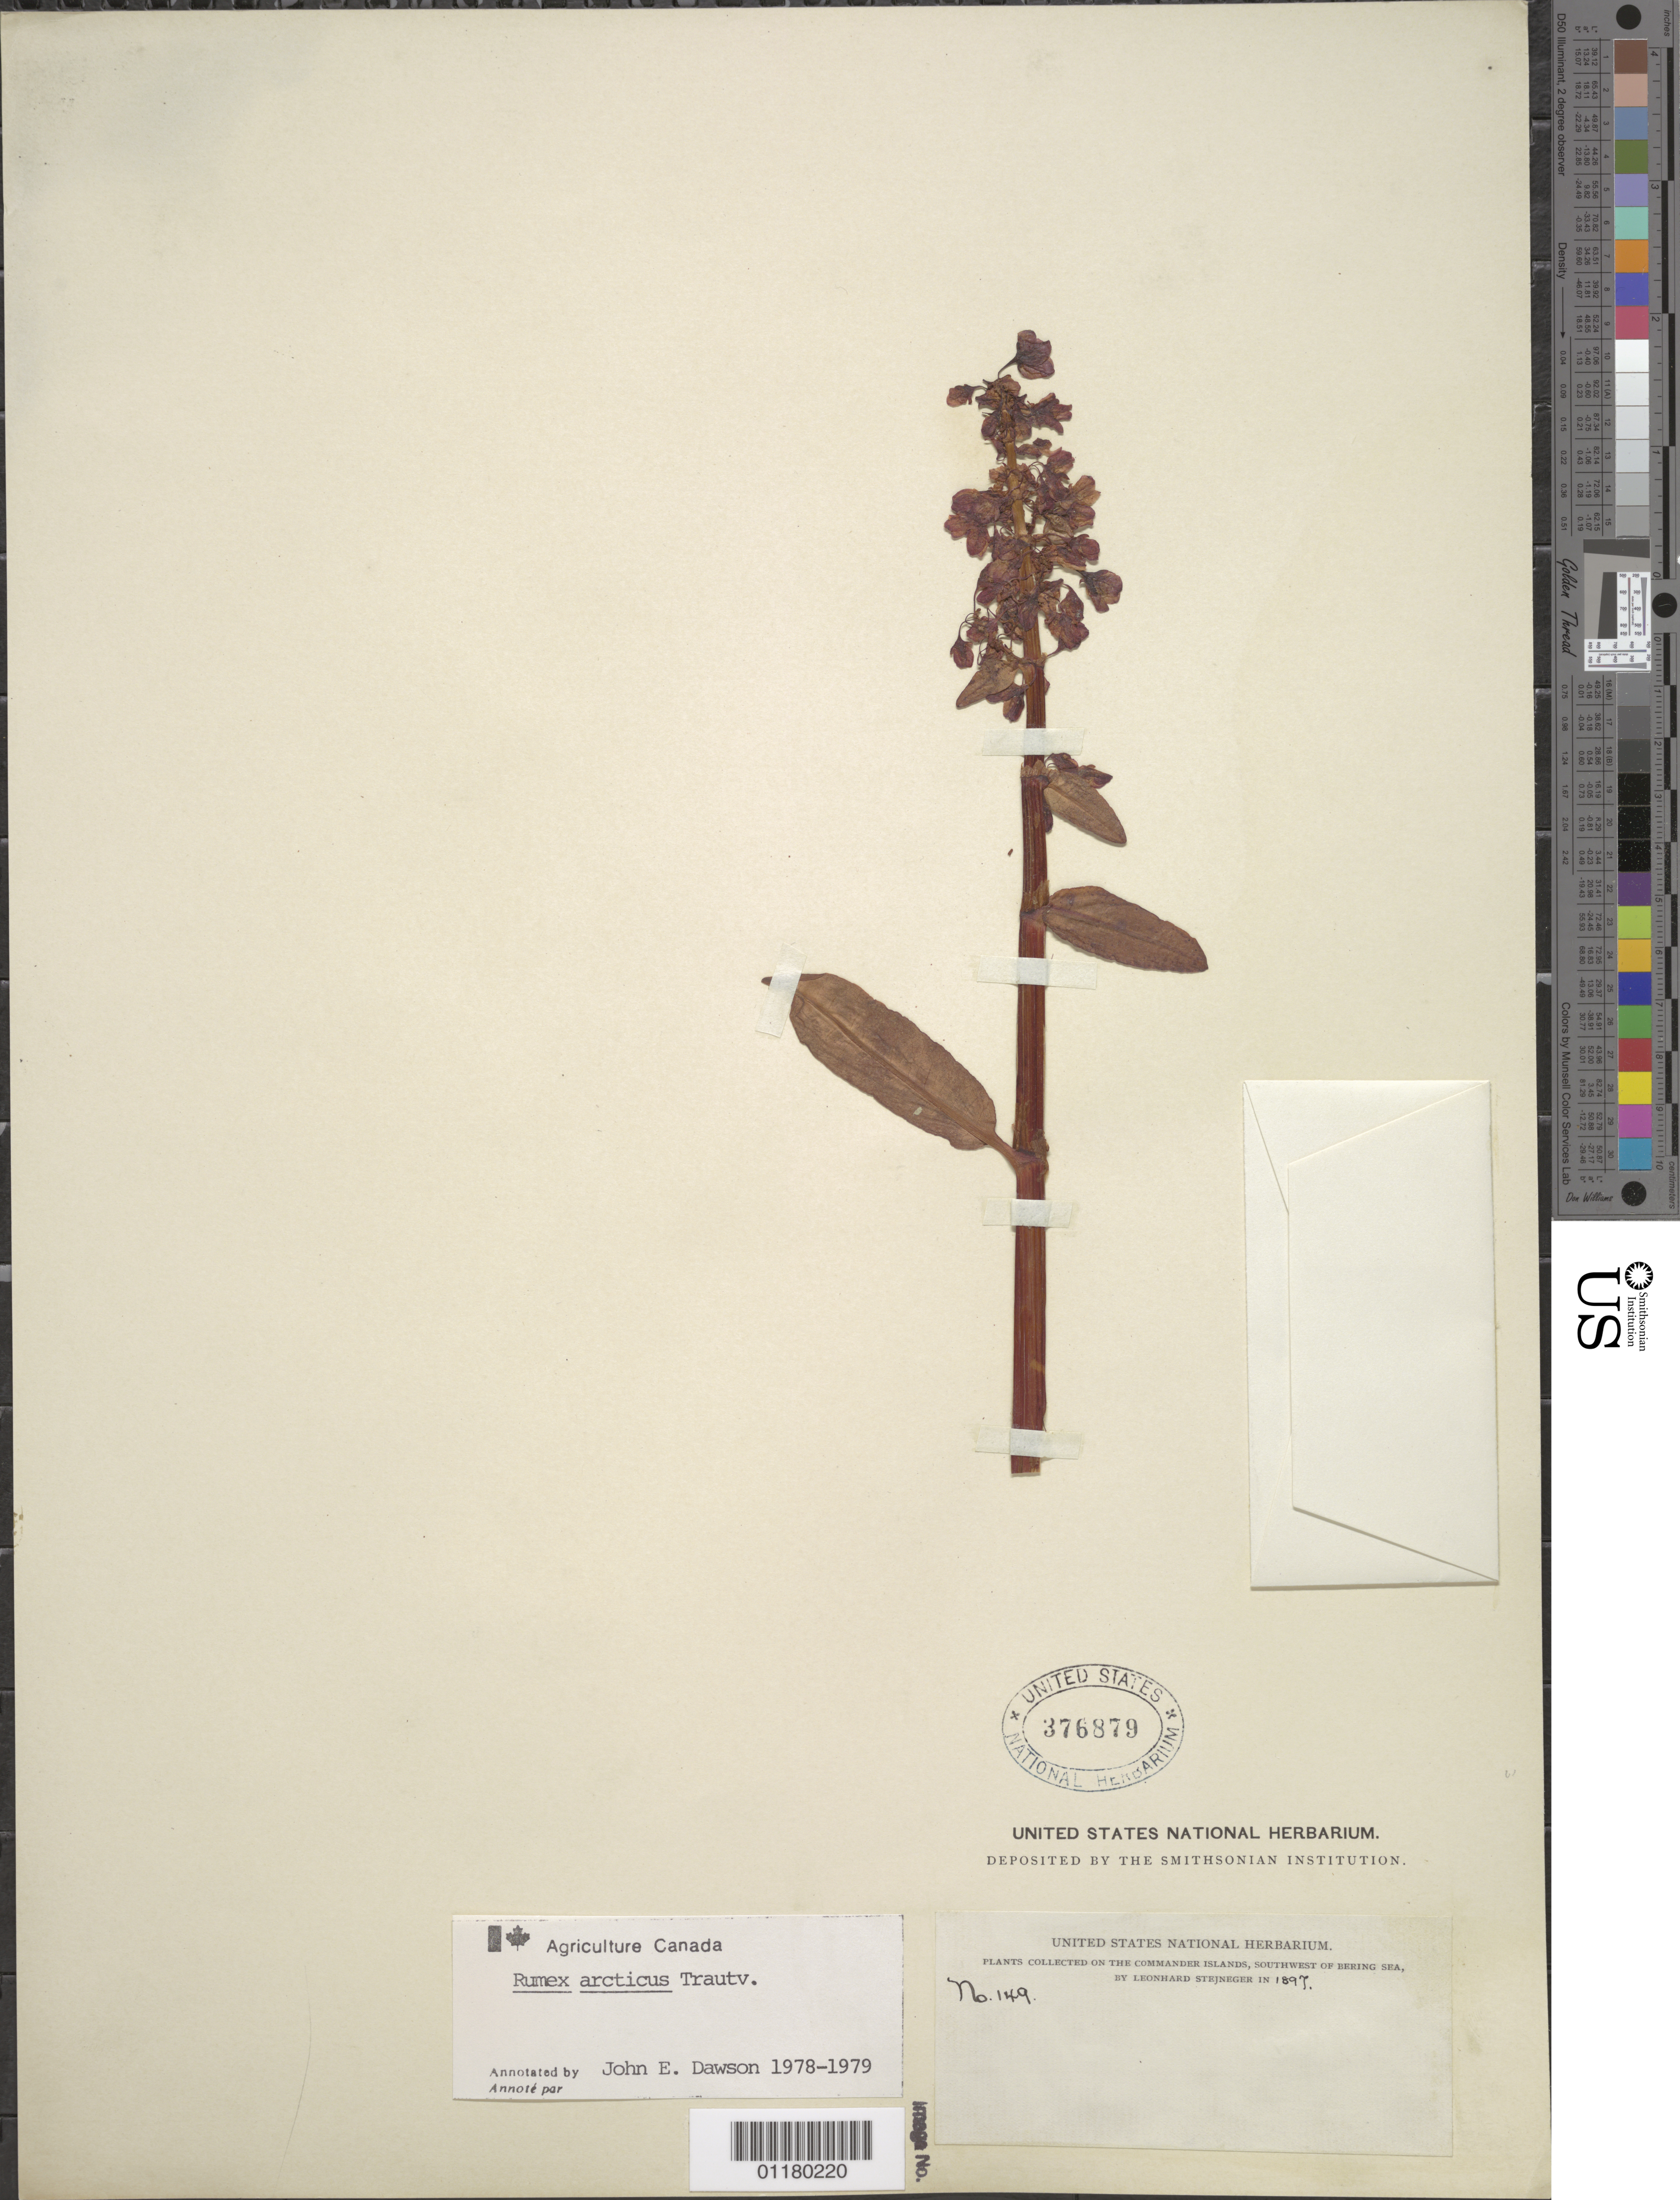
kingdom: Plantae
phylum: Tracheophyta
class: Magnoliopsida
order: Caryophyllales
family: Polygonaceae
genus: Rumex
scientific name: Rumex arcticus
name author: Trautv.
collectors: L. Stejneger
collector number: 149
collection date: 1897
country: Russian Federation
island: Commander Islands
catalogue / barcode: US 376879